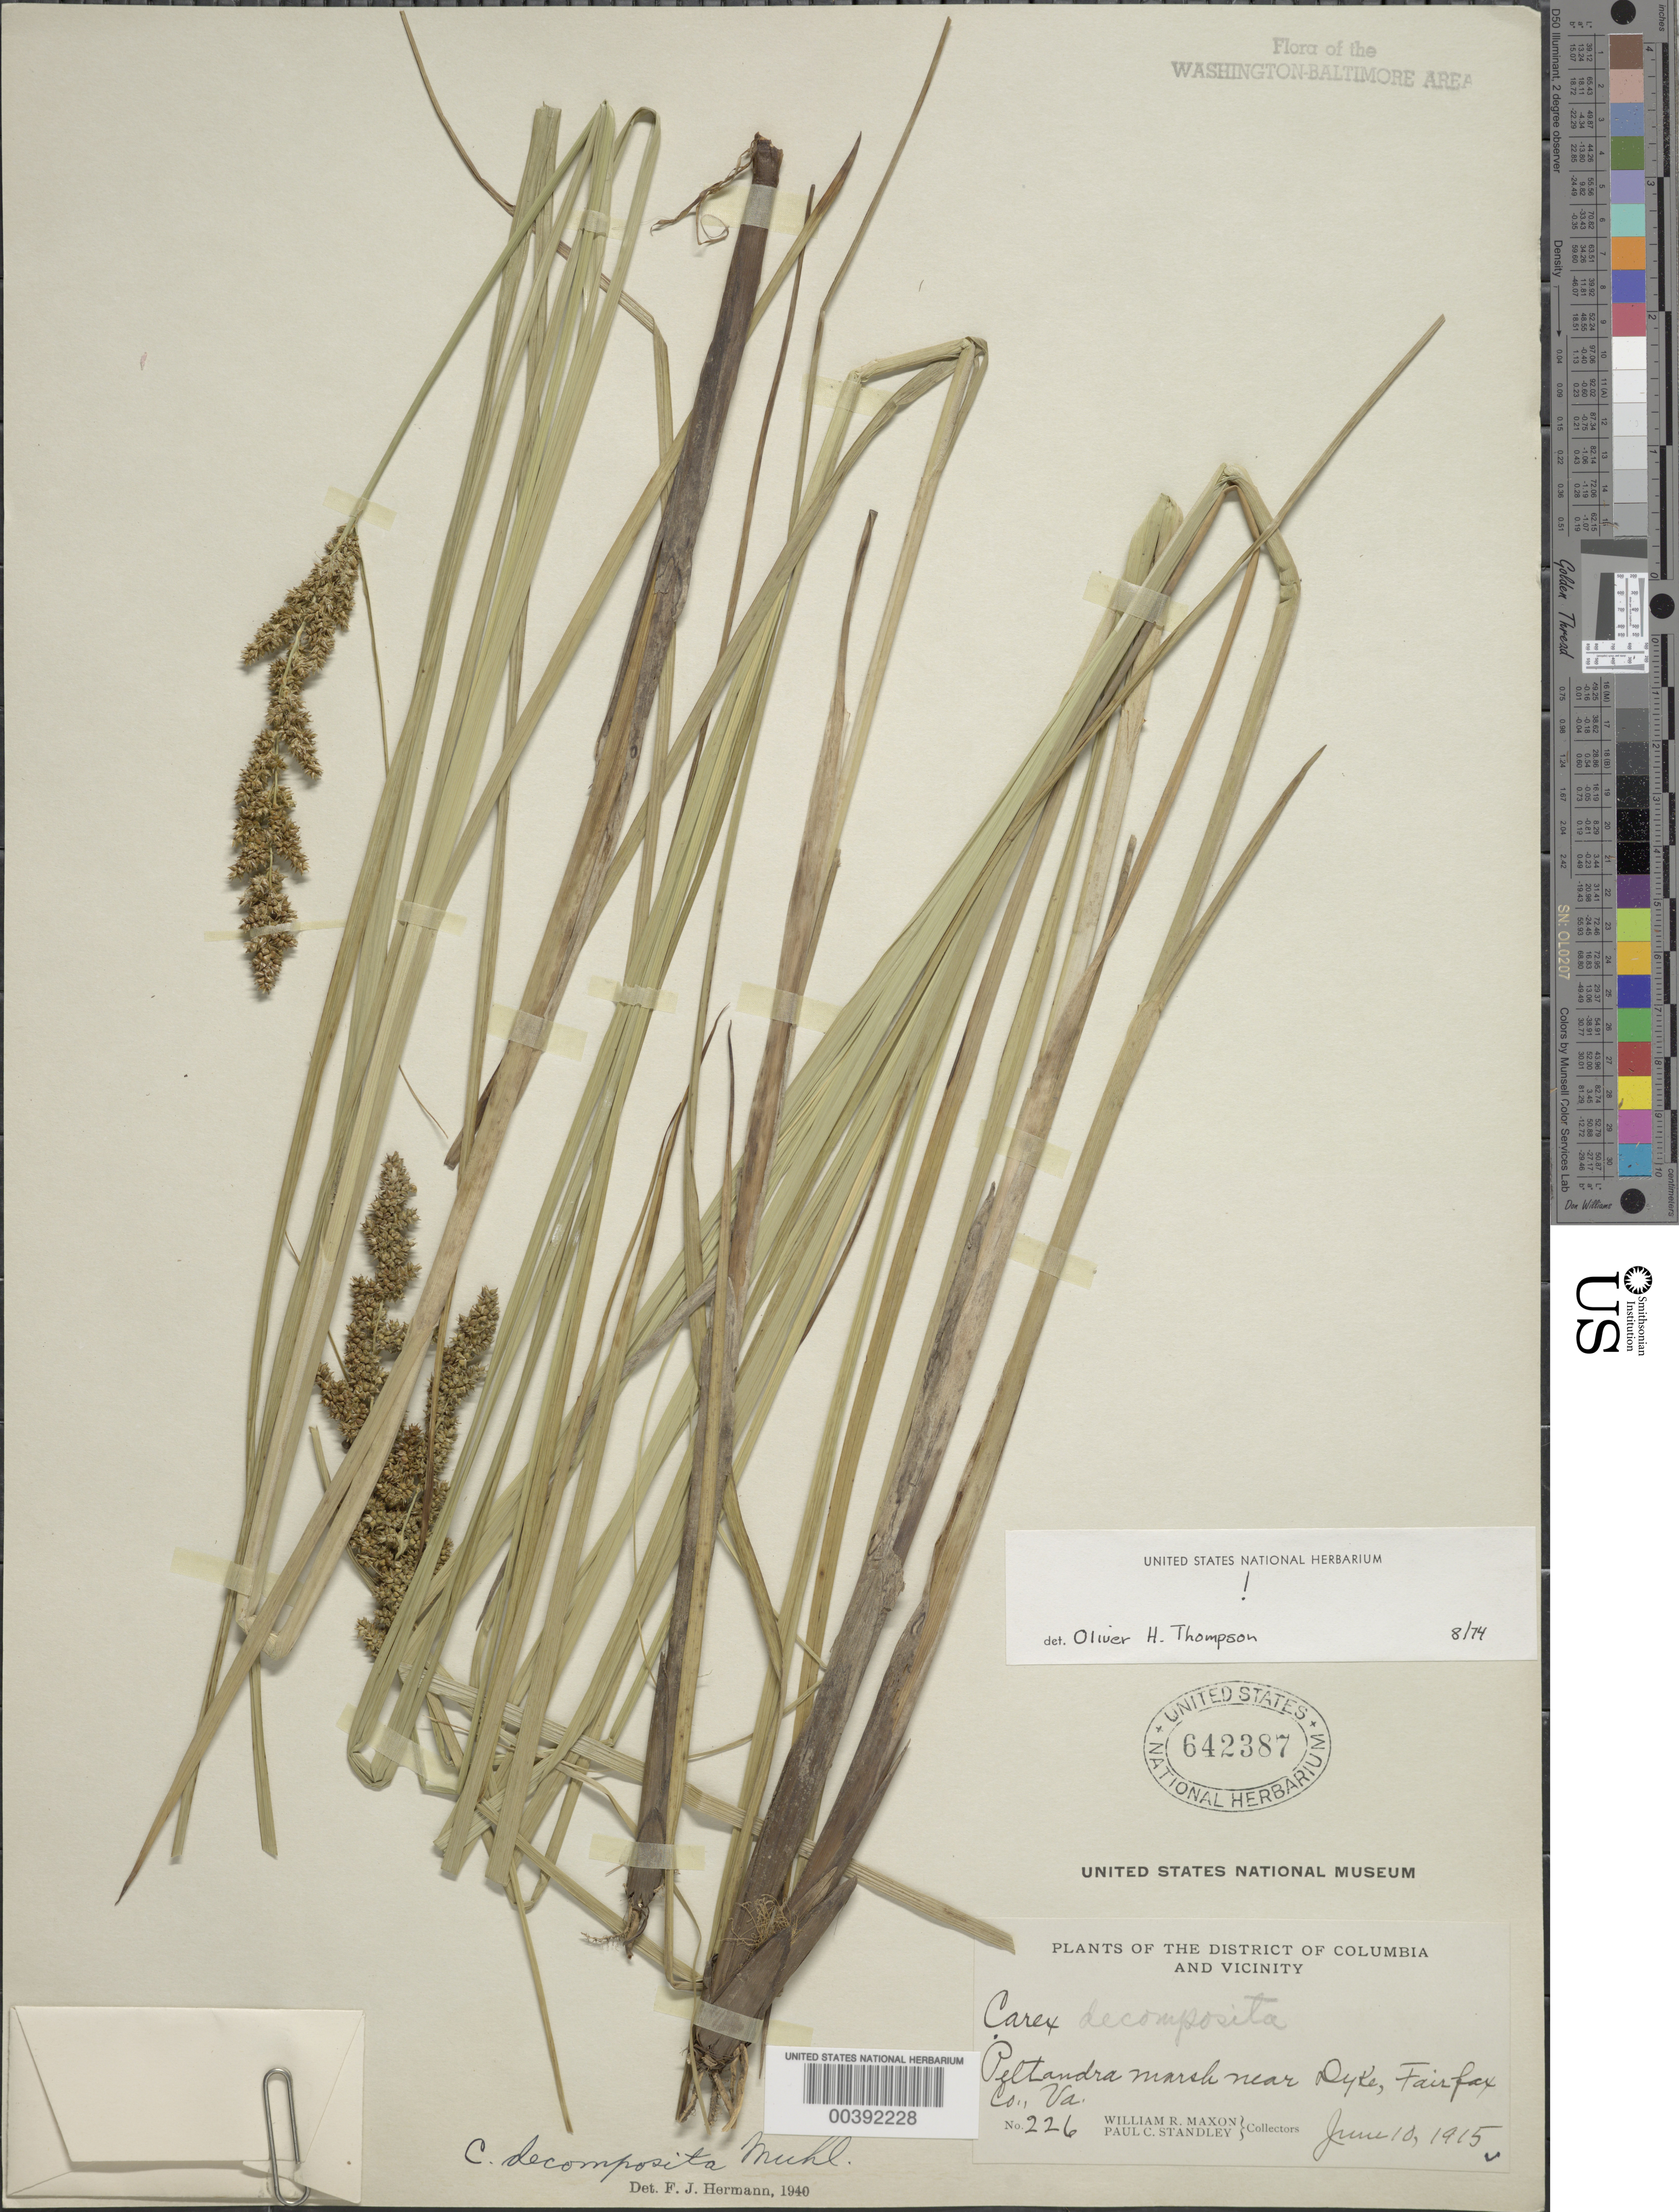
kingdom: Plantae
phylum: Tracheophyta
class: Liliopsida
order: Poales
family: Cyperaceae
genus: Carex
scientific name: Carex decomposita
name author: Muhl.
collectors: W. R. Maxon & P. C. Standley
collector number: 226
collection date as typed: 10 Jun 1915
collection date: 1915-06-10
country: United States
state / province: Virginia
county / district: Fairfax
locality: Dyke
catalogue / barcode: US 642387